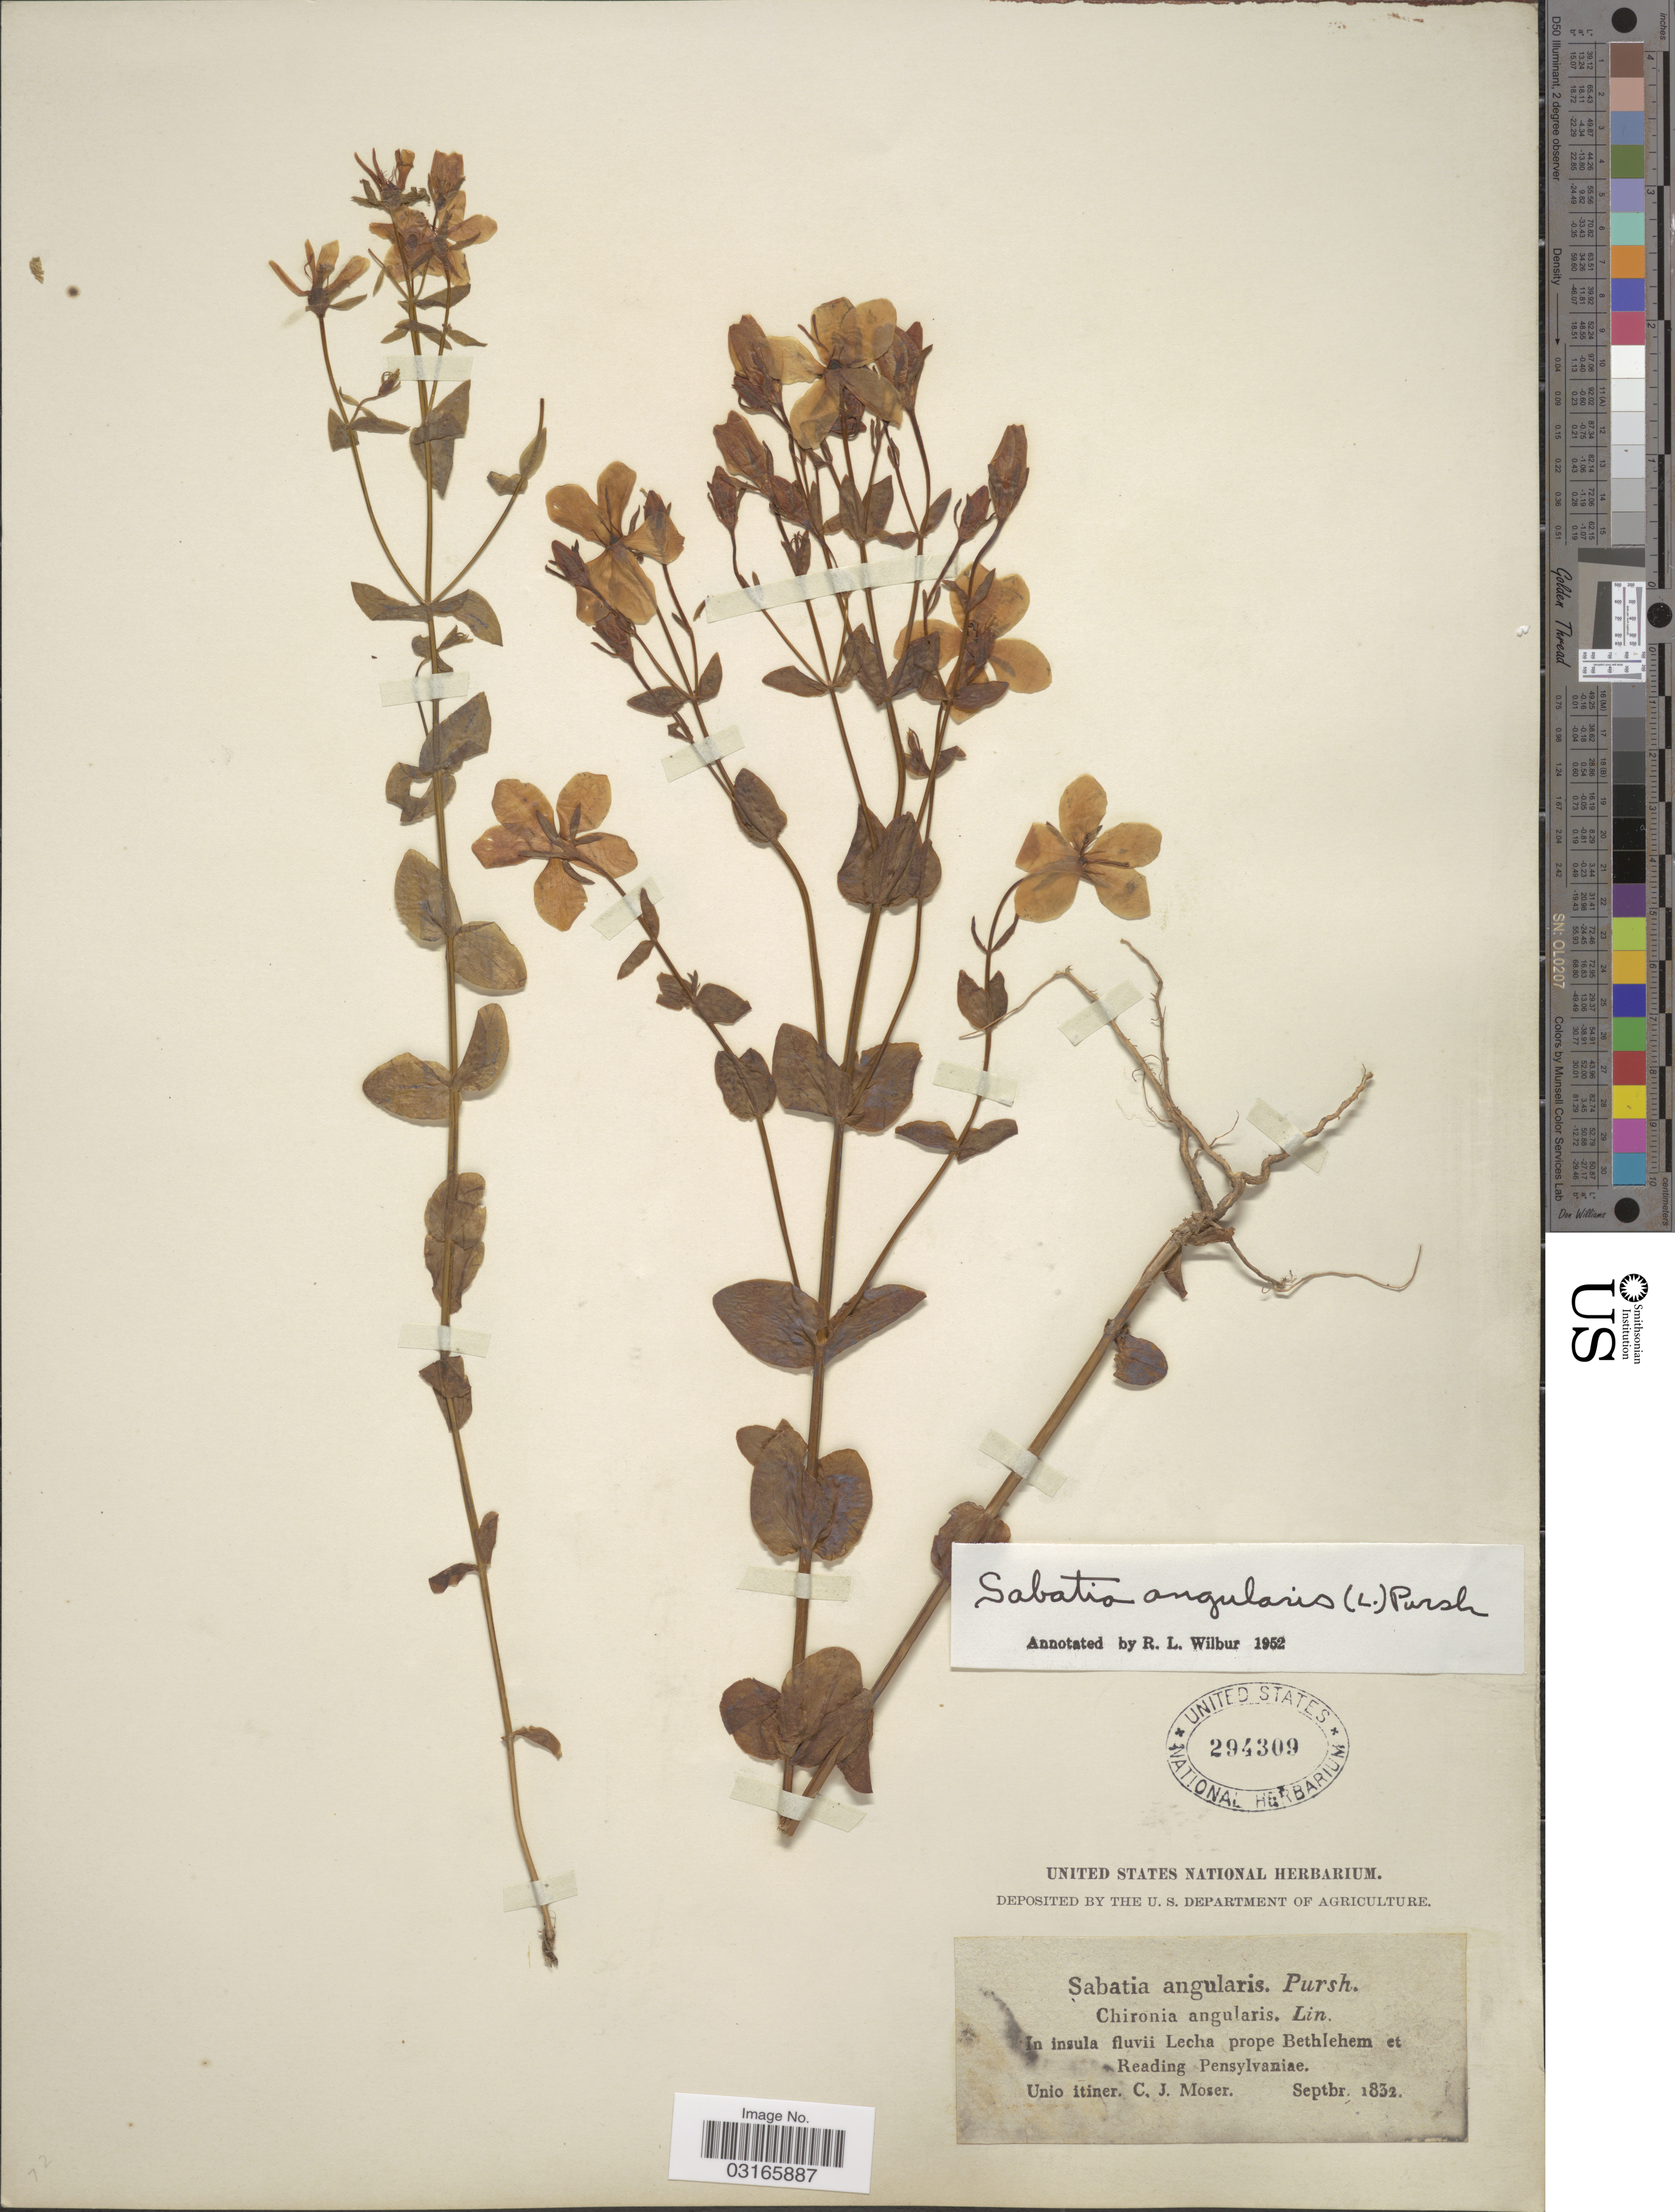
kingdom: Plantae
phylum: Tracheophyta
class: Magnoliopsida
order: Gentianales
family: Gentianaceae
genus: Sabatia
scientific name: Sabatia angularis (L.) Pursh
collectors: C. Moser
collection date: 1832-09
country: United States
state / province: Pennsylvania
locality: In insula fluvii Lecha prope Bethlehem et Reading Pensylvaniae.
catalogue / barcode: US 294309